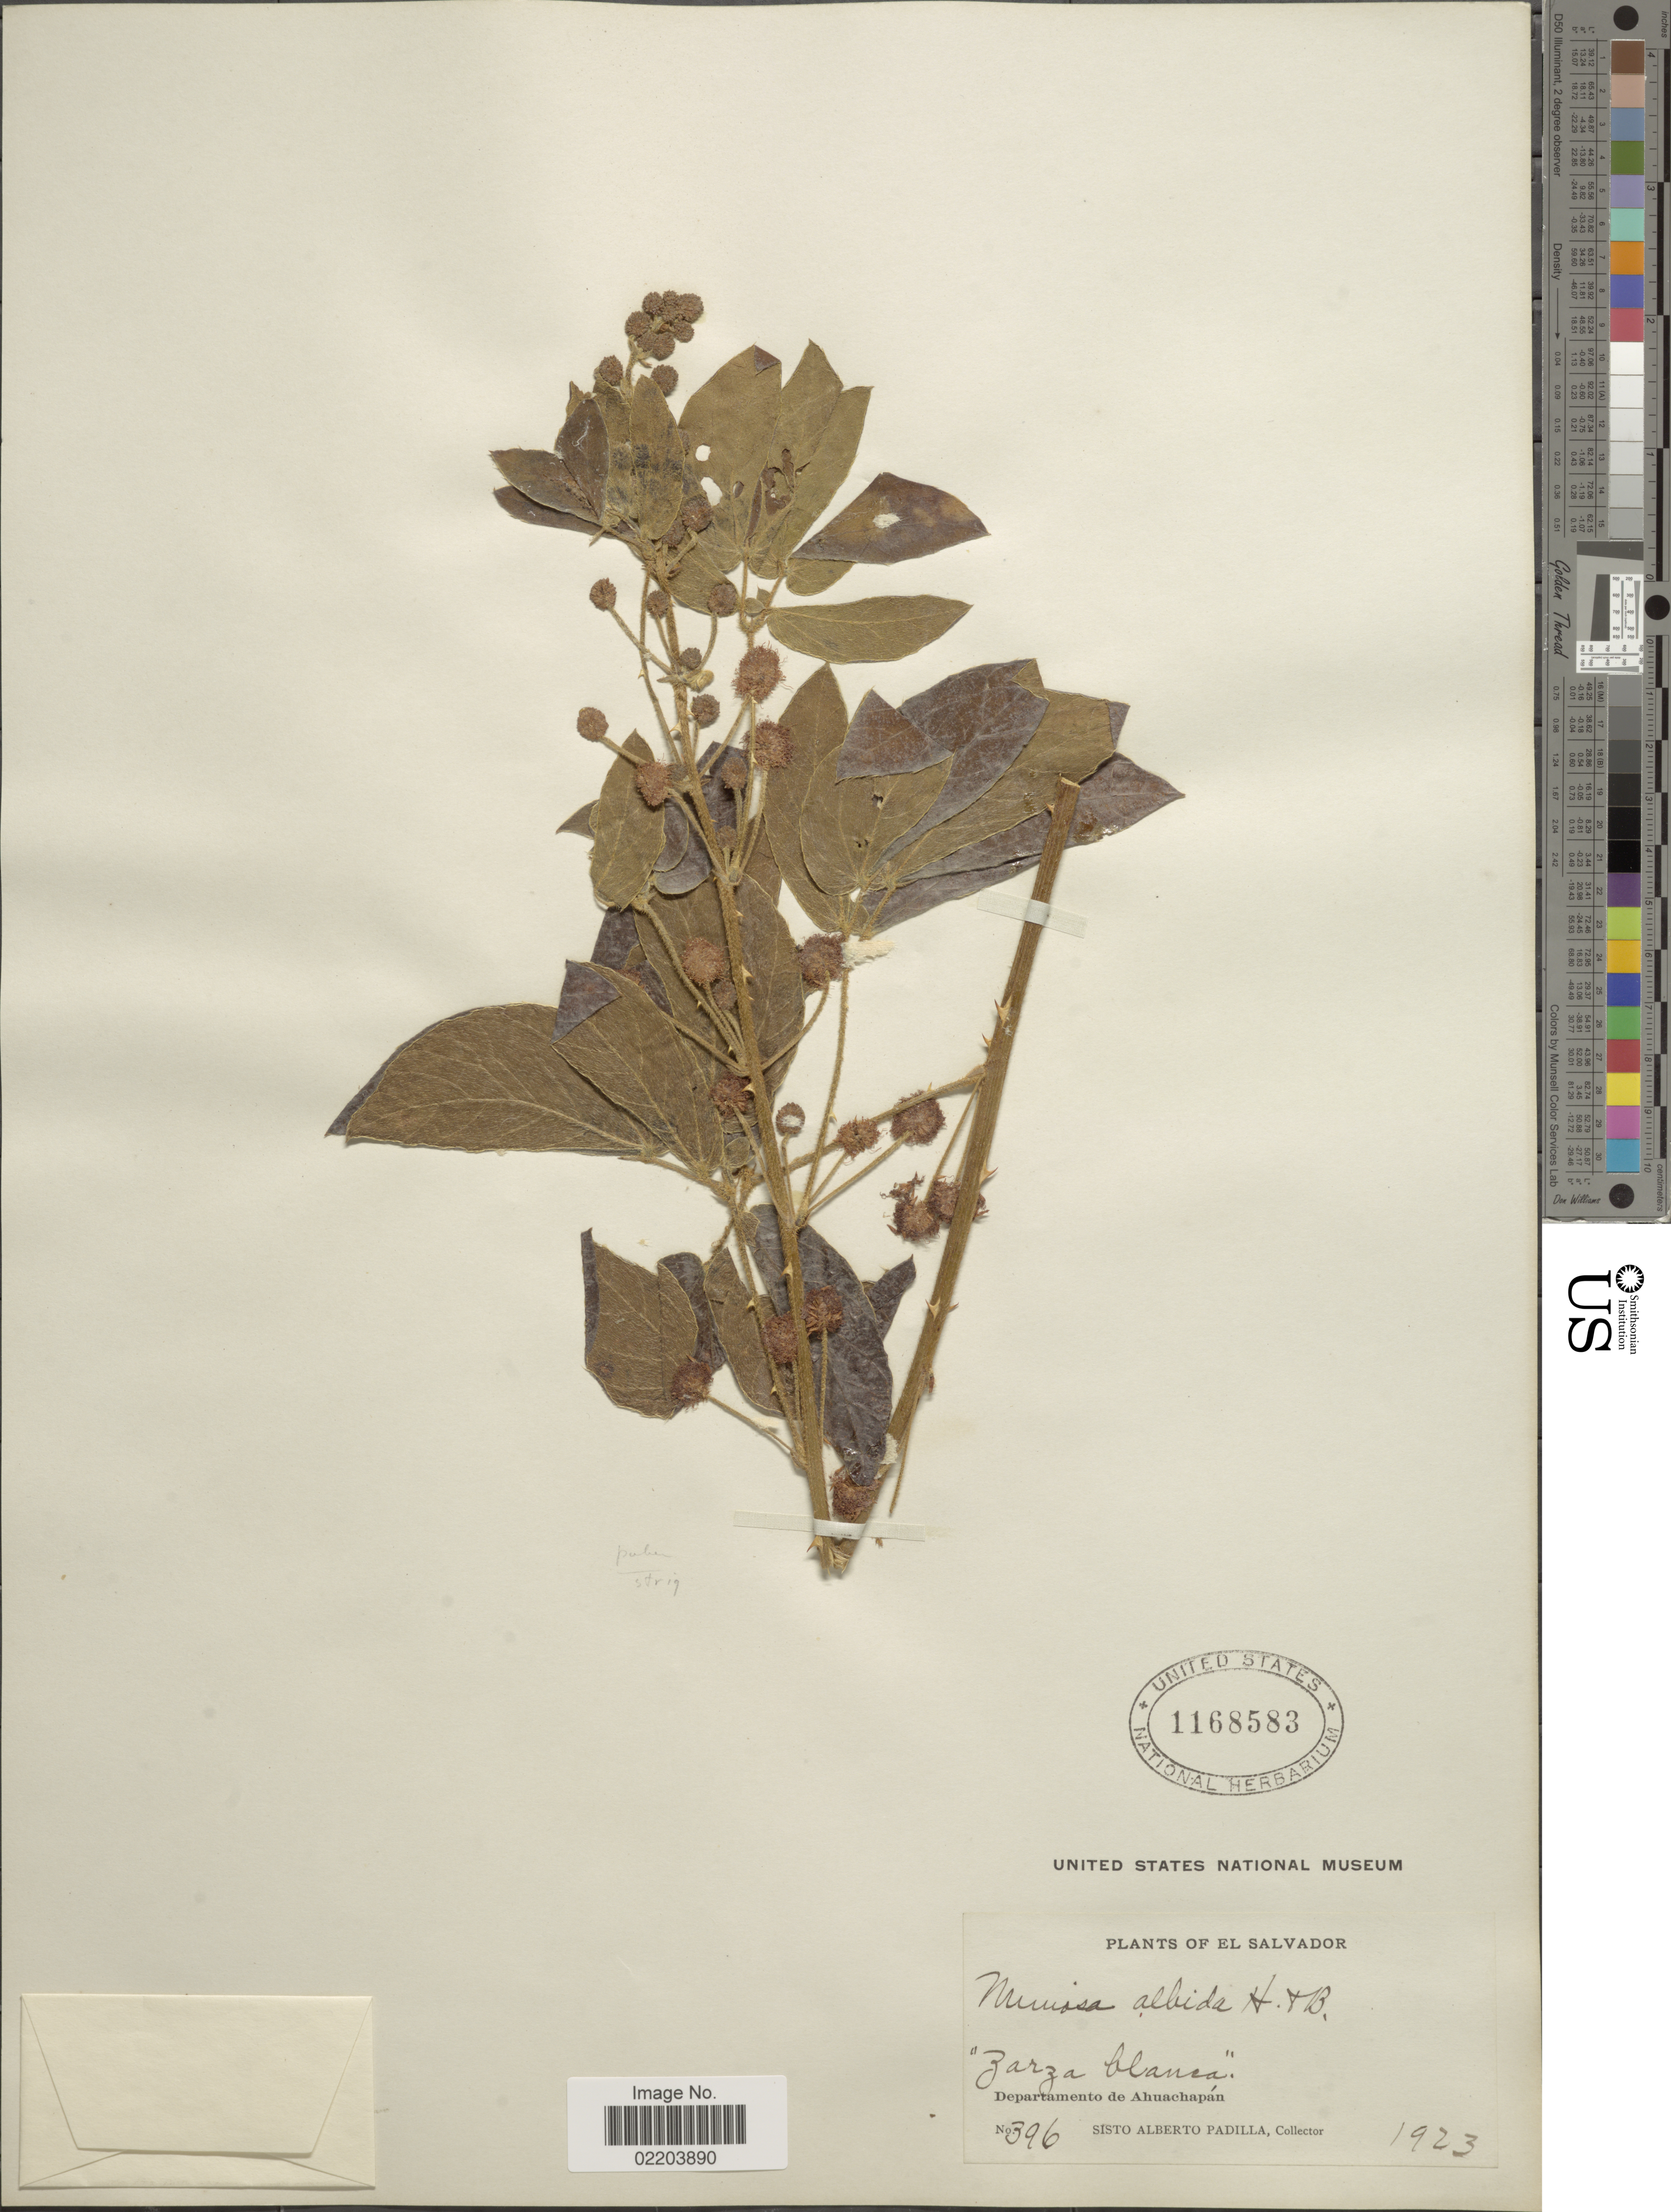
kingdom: Plantae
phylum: Tracheophyta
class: Magnoliopsida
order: Fabales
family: Fabaceae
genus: Mimosa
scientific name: Mimosa albida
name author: Humb. & Bonpl. ex Willd.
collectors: S. A. Padilla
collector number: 396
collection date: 1923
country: El Salvador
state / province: Ahuachapan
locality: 'Zarza blanca', Departamento de Ahuachapán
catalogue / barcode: US 1168583